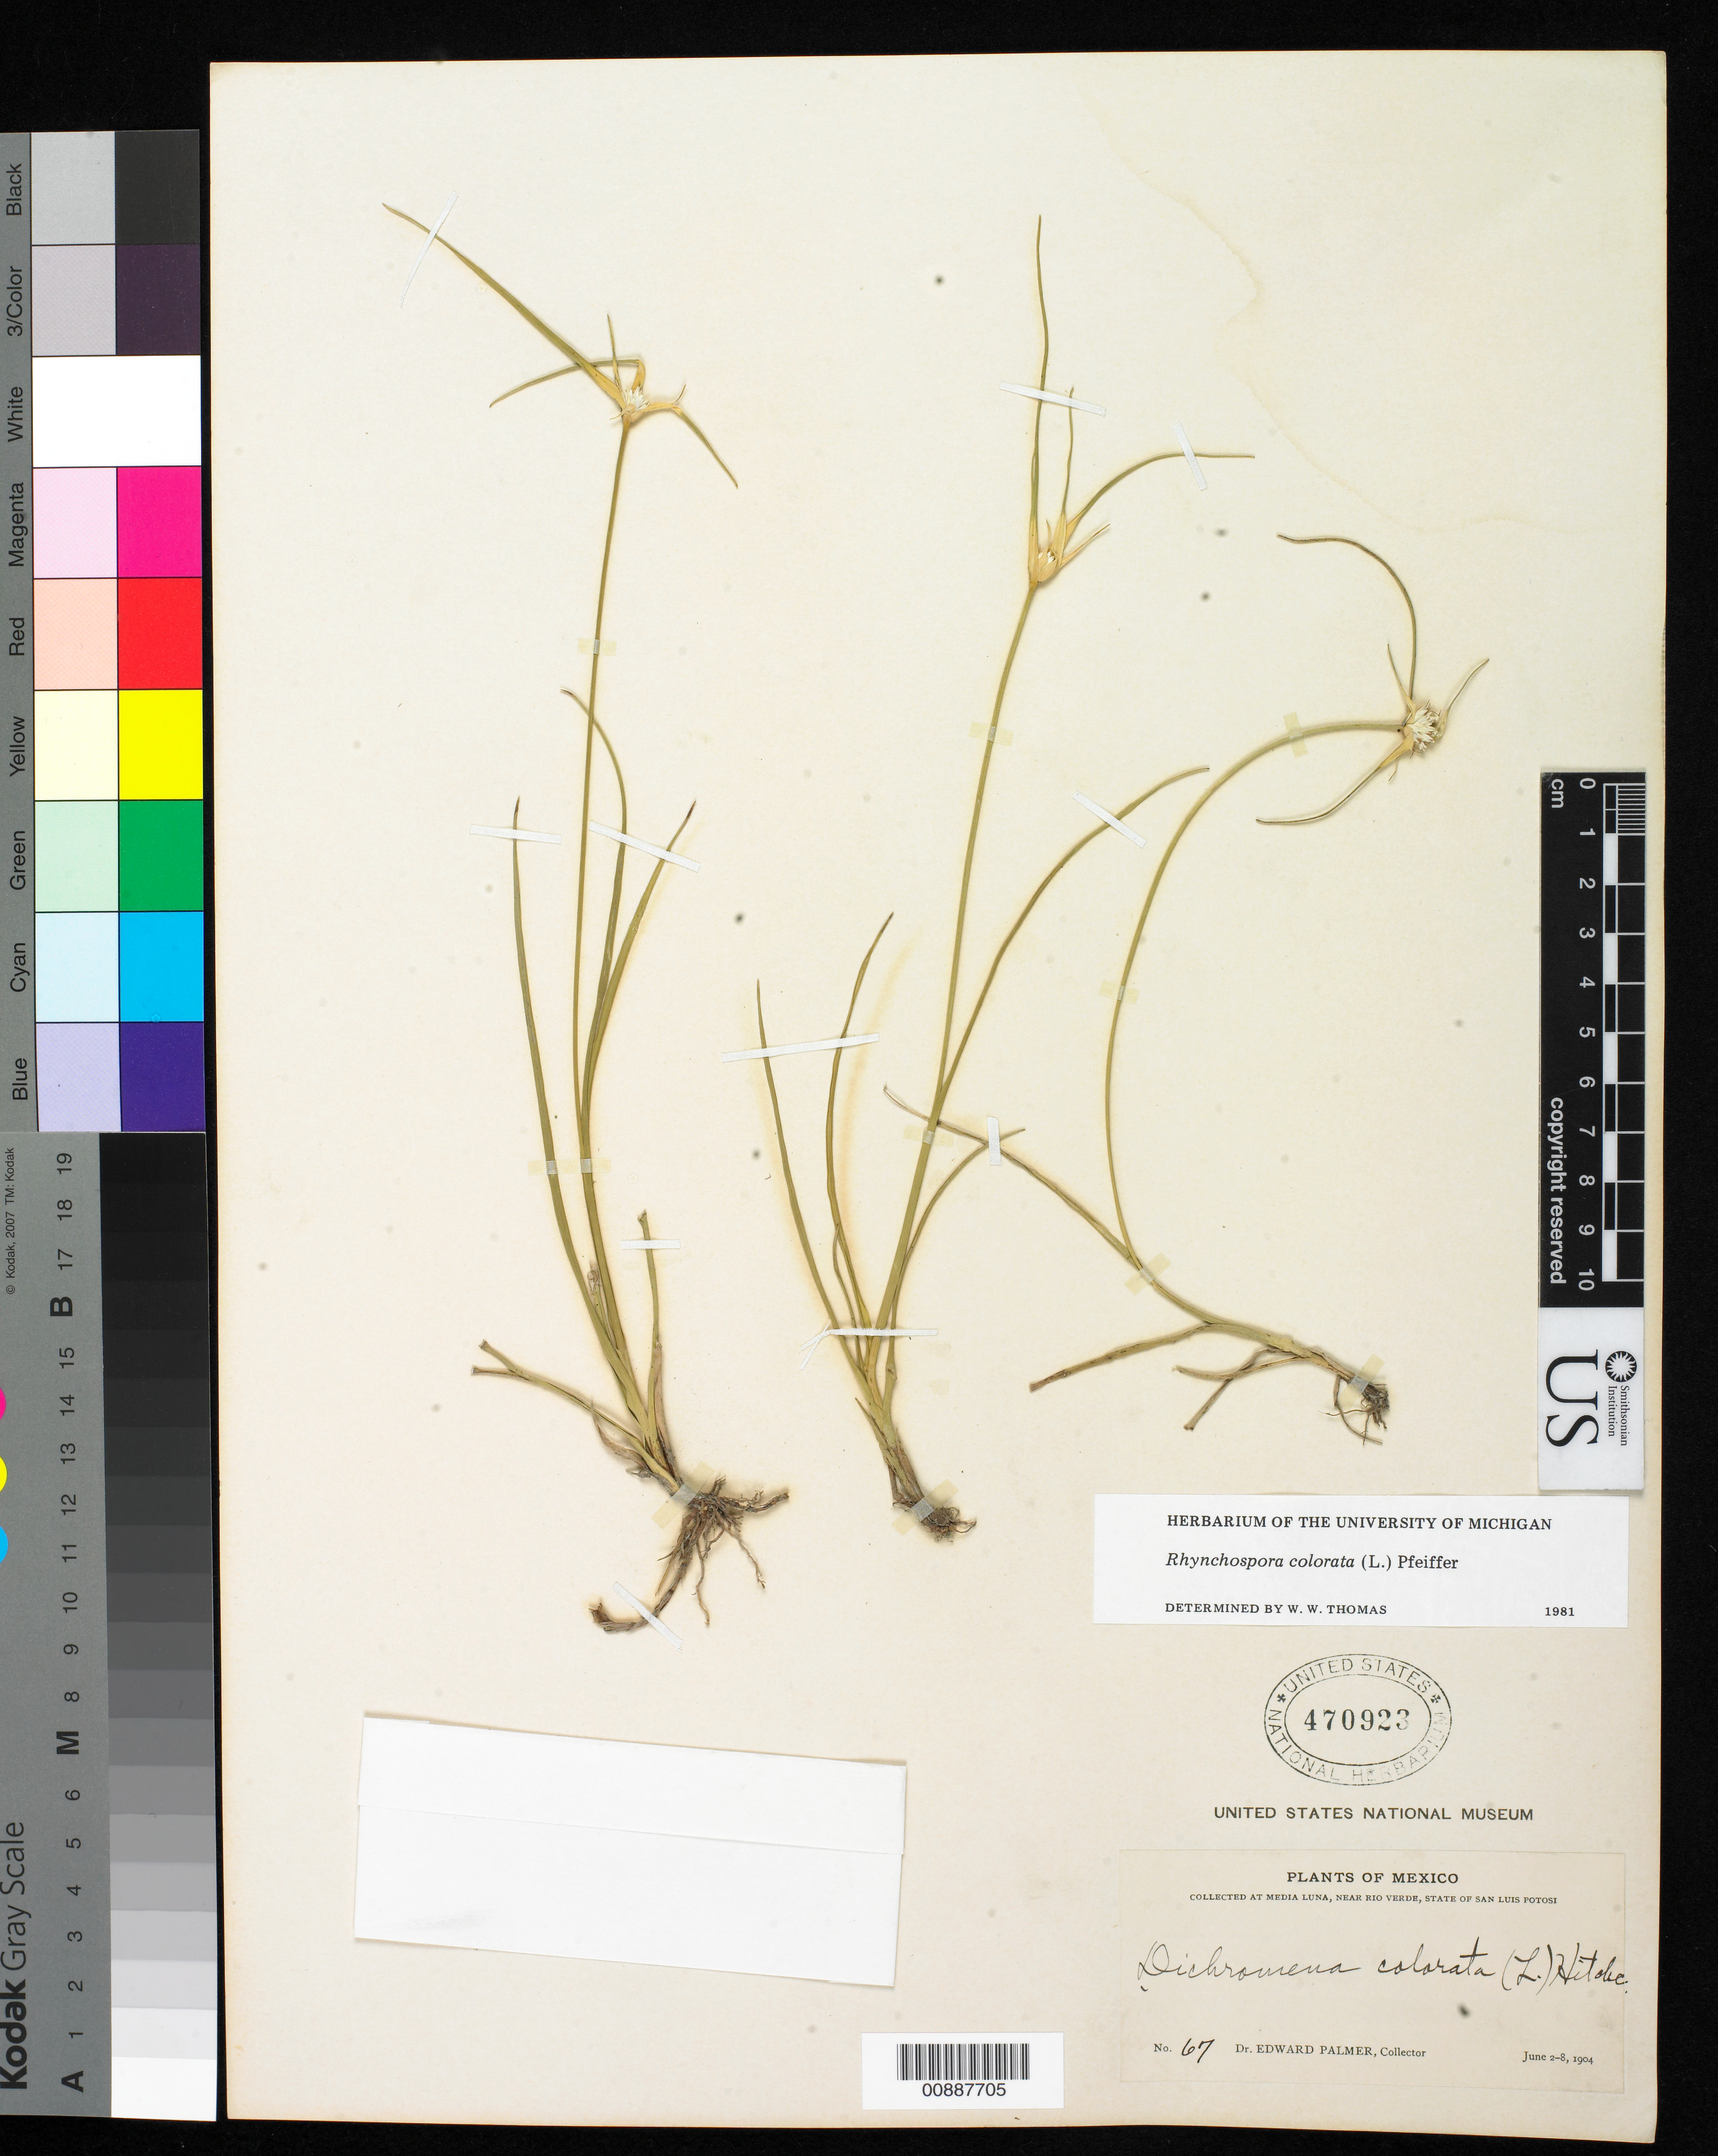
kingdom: Plantae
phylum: Tracheophyta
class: Liliopsida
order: Poales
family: Cyperaceae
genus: Rhynchospora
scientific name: Rhynchospora colorata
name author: (L.) H. Pfeiff.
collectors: E. Palmer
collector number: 67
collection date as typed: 02 Jun 1904 to 08 Jun 1904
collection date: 1904-06-02/1904-06-08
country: Mexico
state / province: San Luis Potosí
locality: Media Luna, near Río Verde, San Luis Potosí.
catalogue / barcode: US 470923